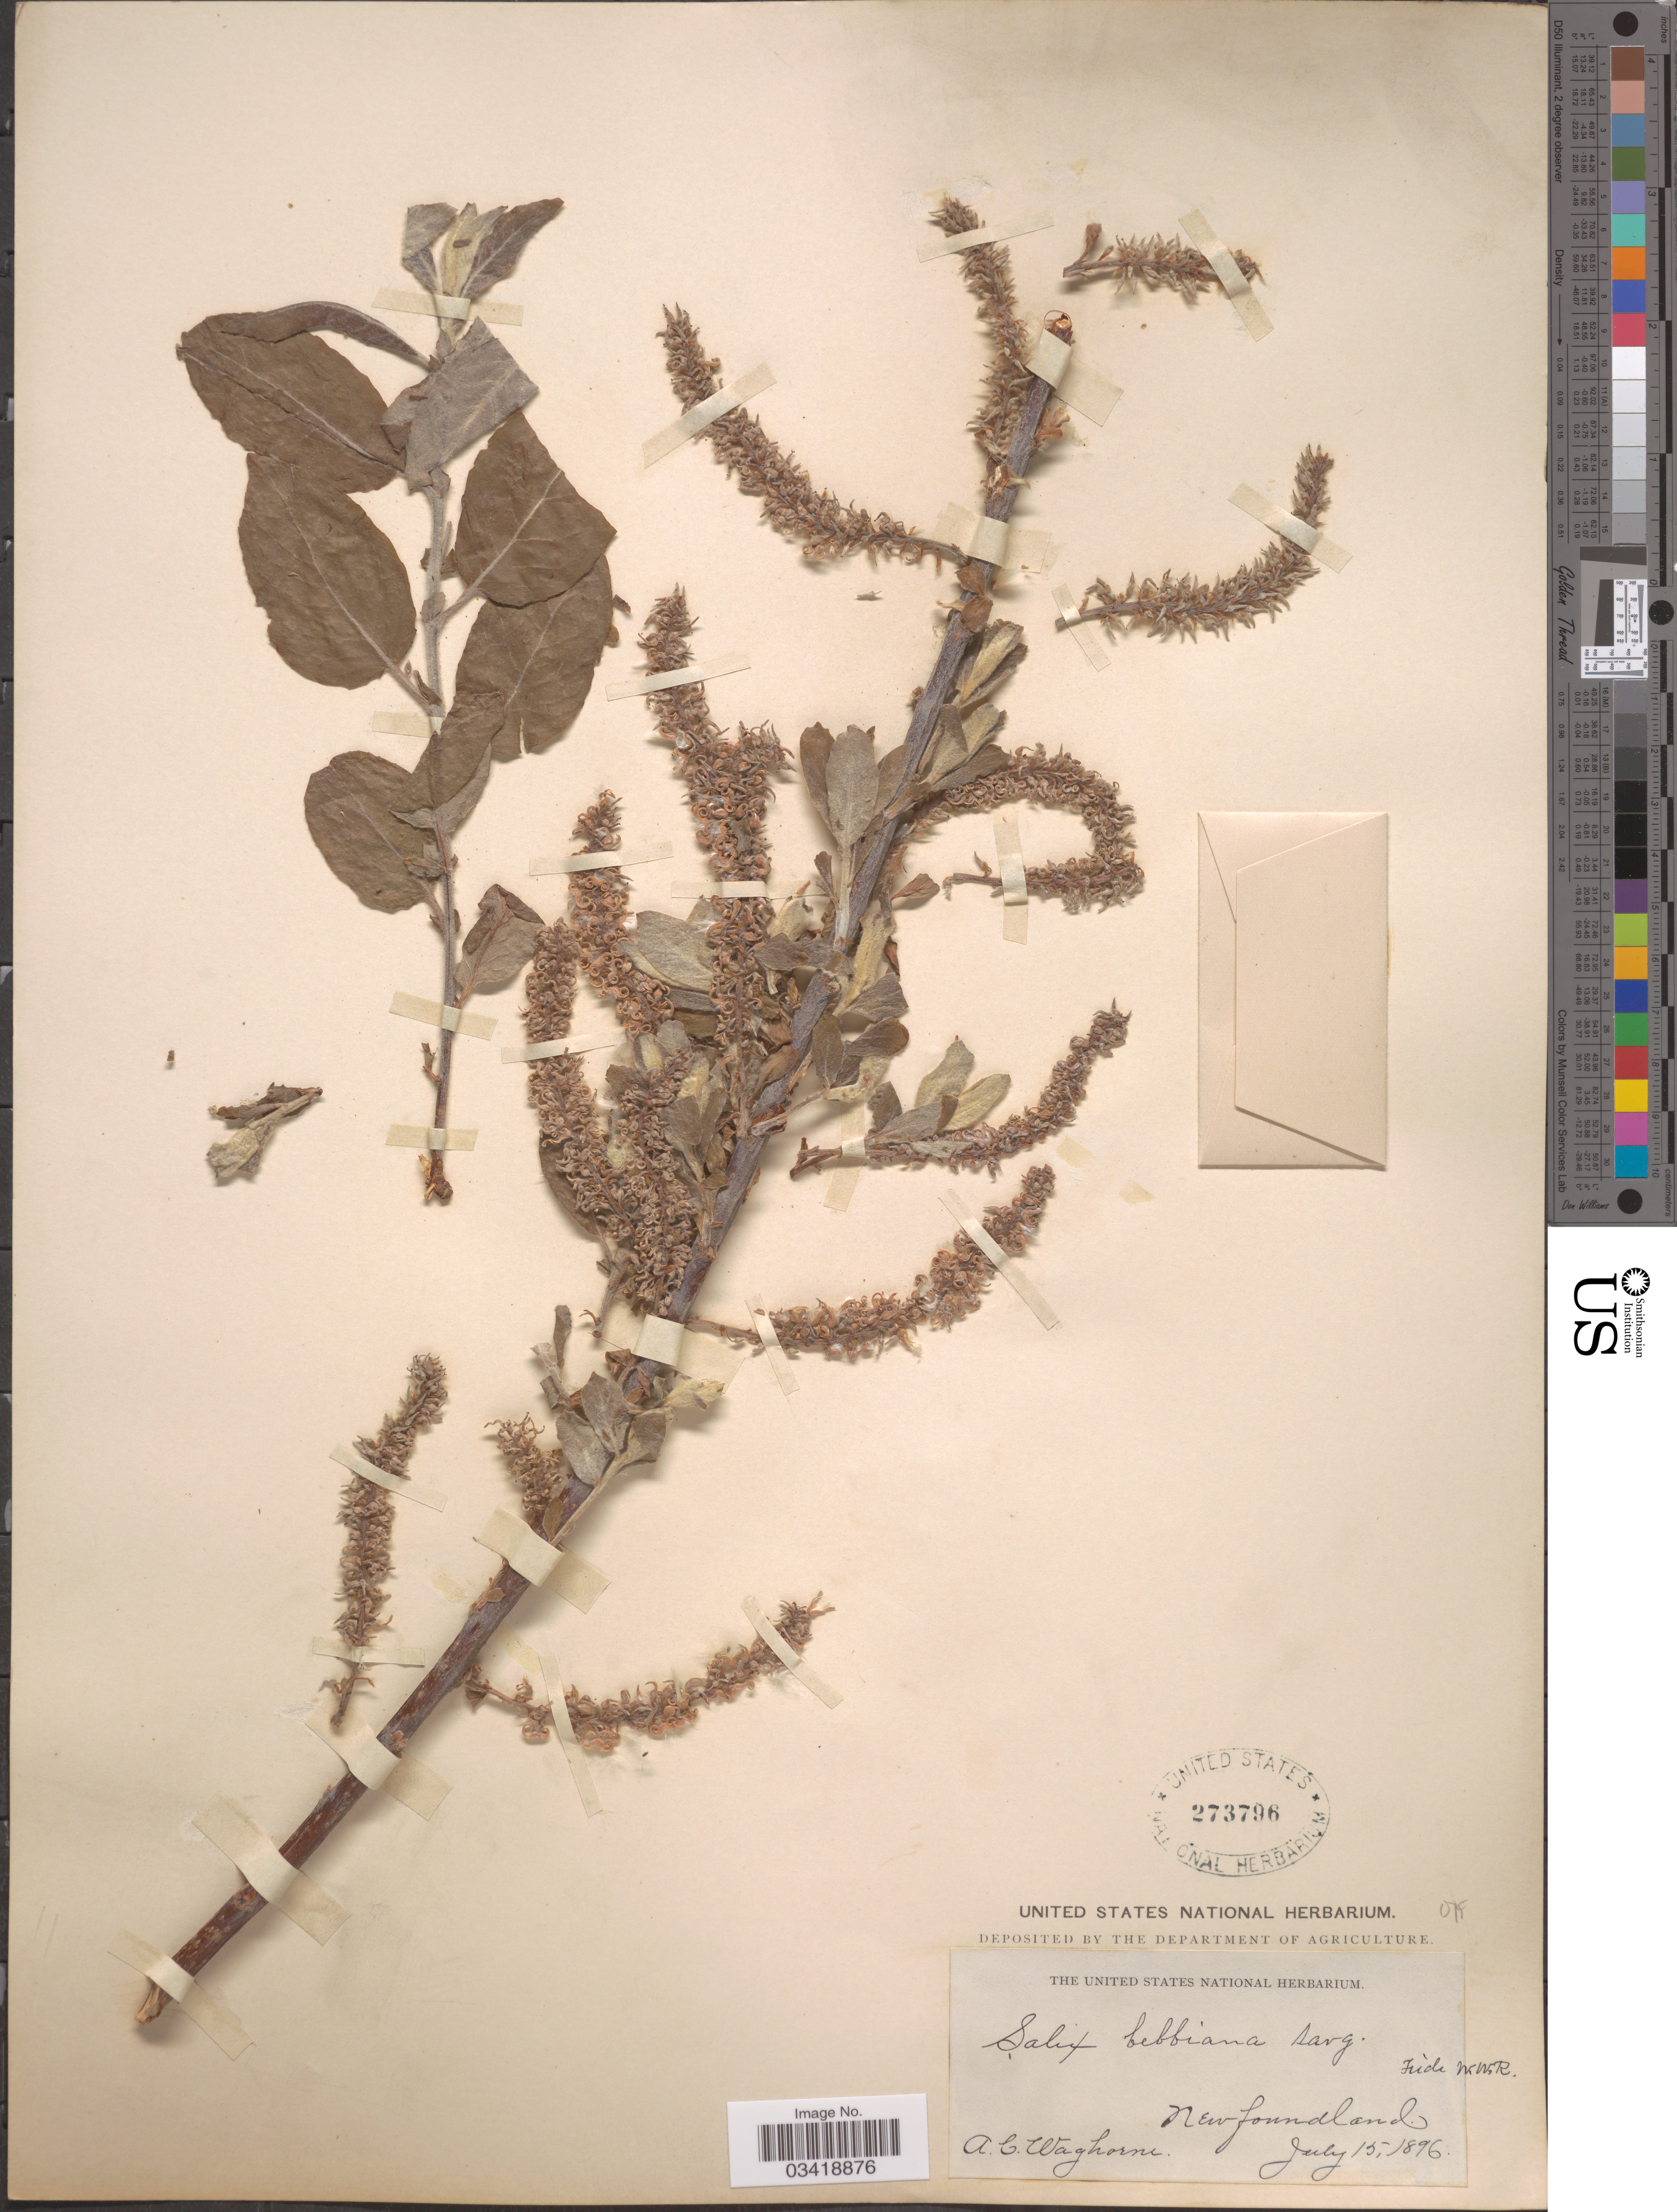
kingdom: Plantae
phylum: Tracheophyta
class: Magnoliopsida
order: Malpighiales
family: Salicaceae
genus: Salix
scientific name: Salix bebbiana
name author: Sarg.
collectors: A. Waghorne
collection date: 1896-07-15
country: Canada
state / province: Newfoundland and Labrador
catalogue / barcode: US 273796